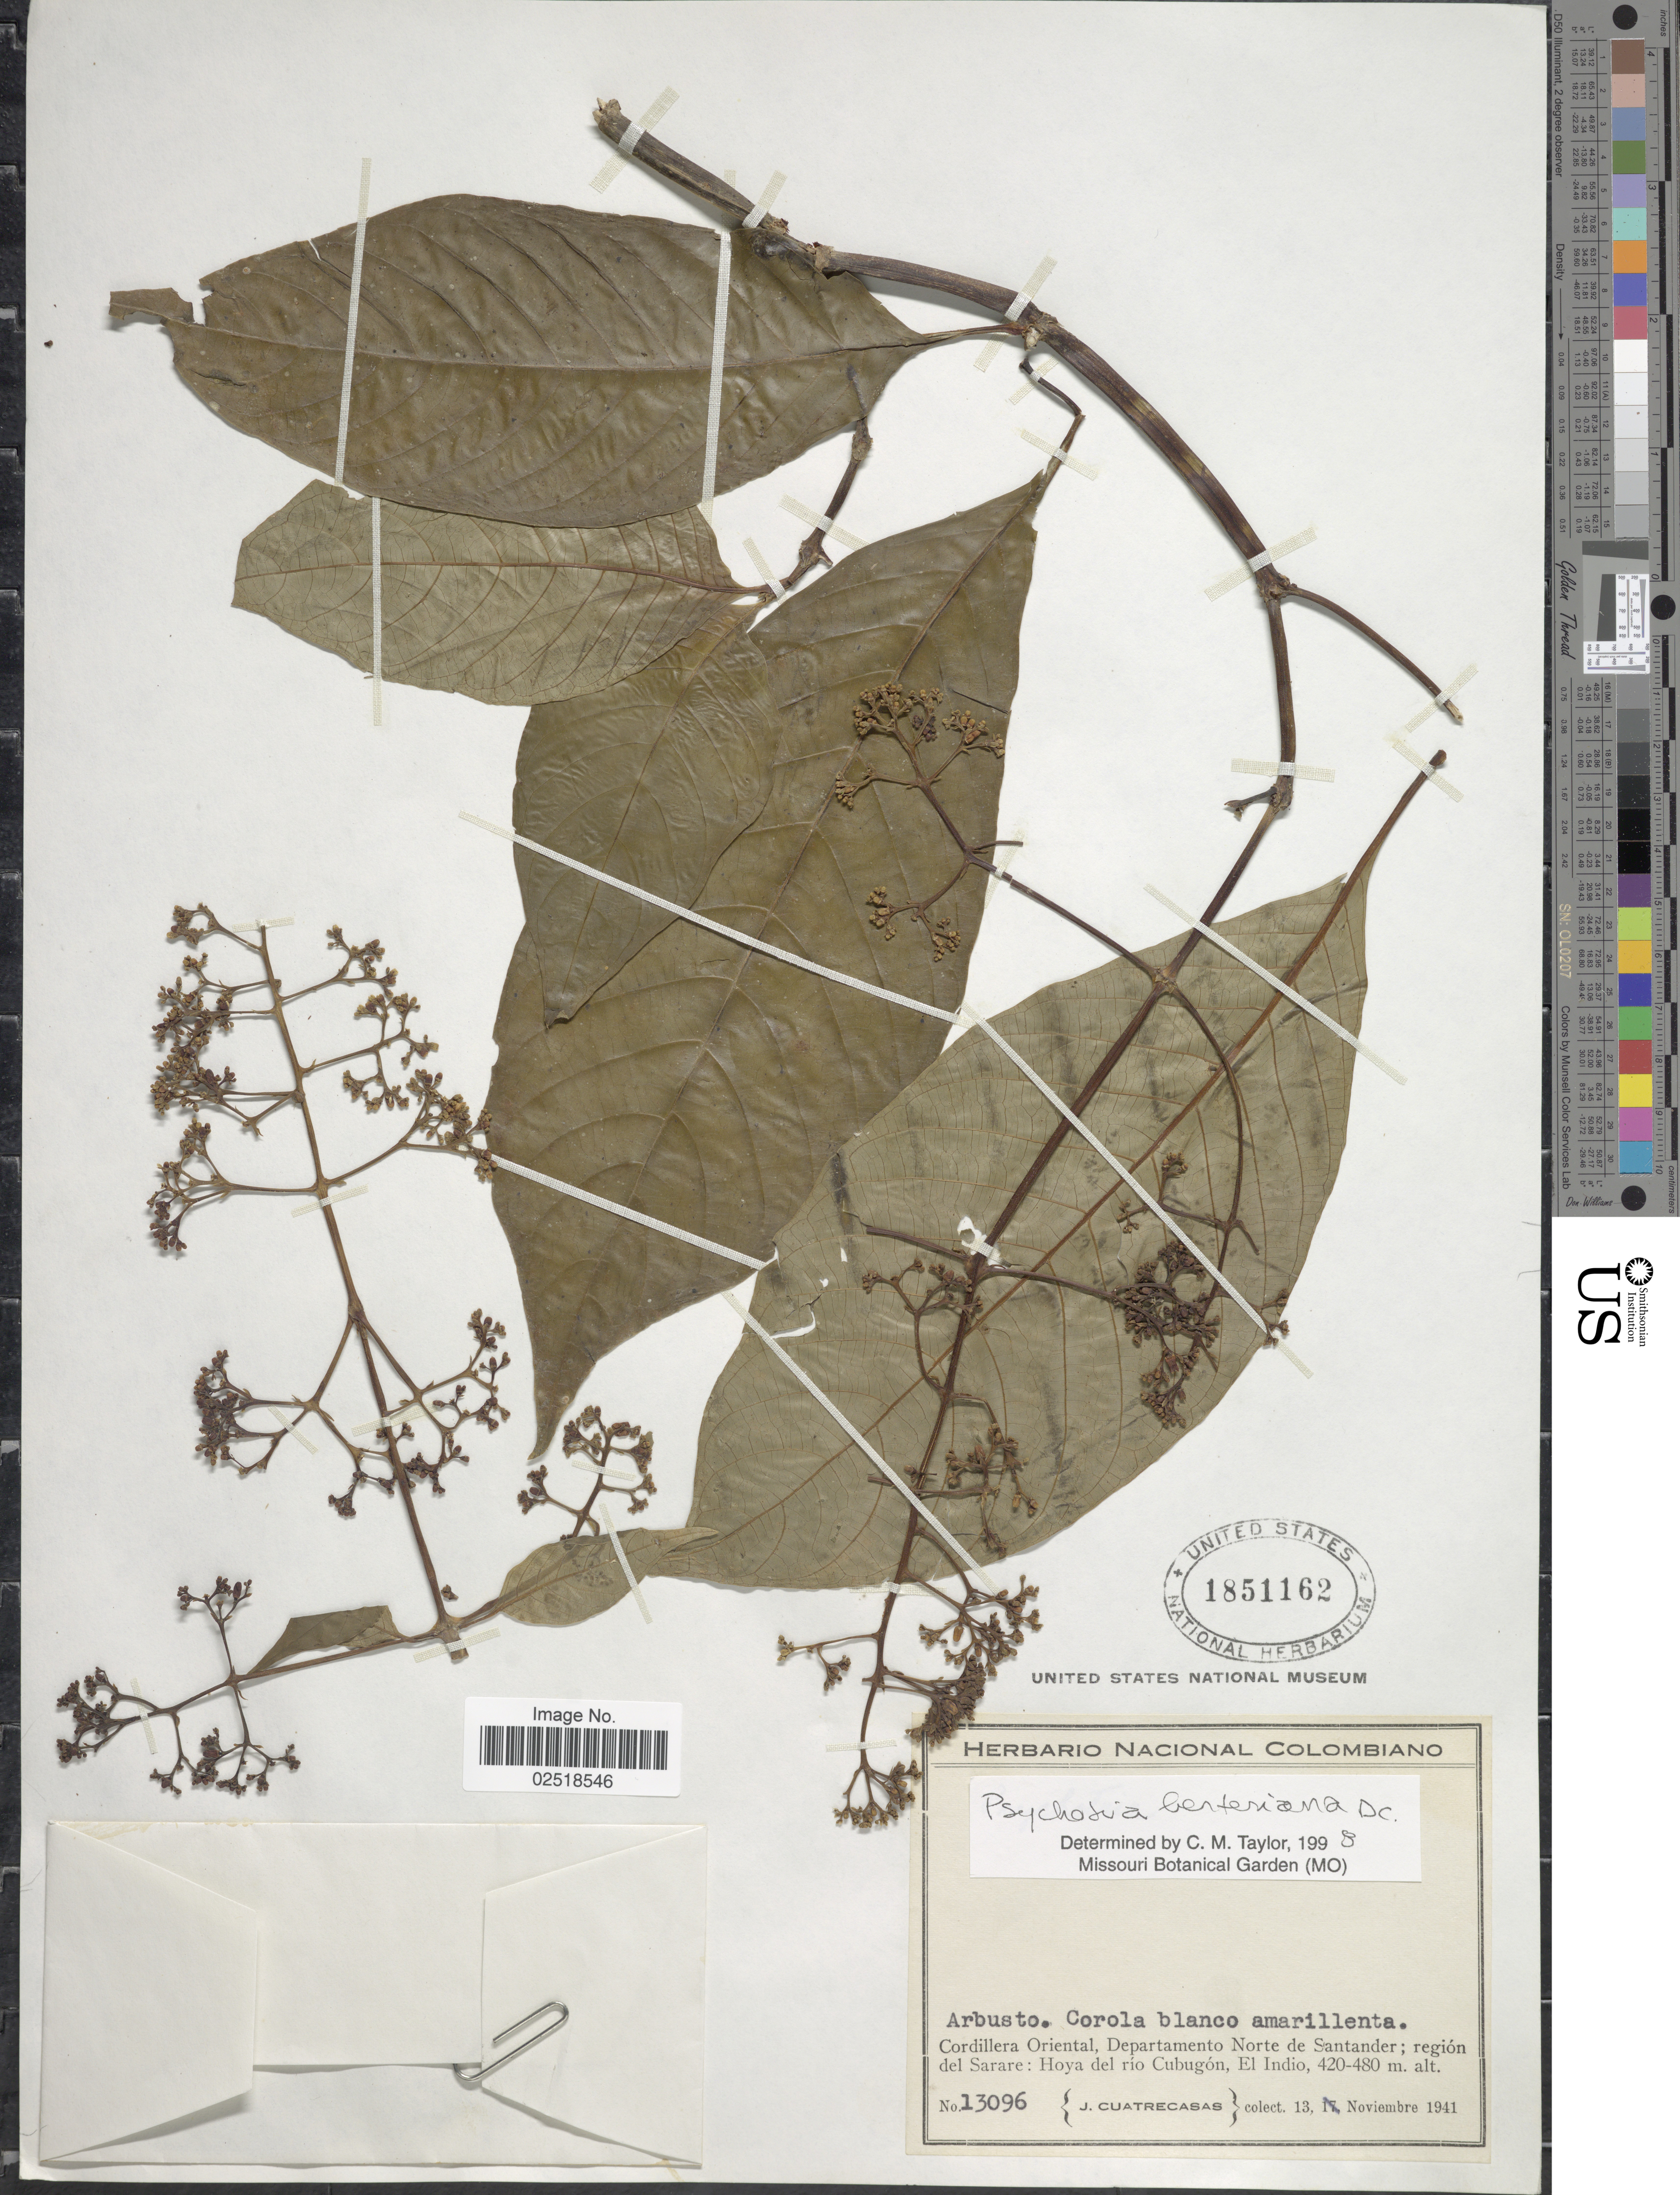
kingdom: Plantae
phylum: Tracheophyta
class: Magnoliopsida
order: Gentianales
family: Rubiaceae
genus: Psychotria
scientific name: Psychotria berteroana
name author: DC.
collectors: J. Cuatrecasas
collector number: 13096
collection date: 1941-11-13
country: Colombia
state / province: Norte de Santander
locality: Cordillera Oriental, Departamento Norte de Santander; región del Sarare: Hoya del río Cubugón, El Indio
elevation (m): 420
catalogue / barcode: US 1851162